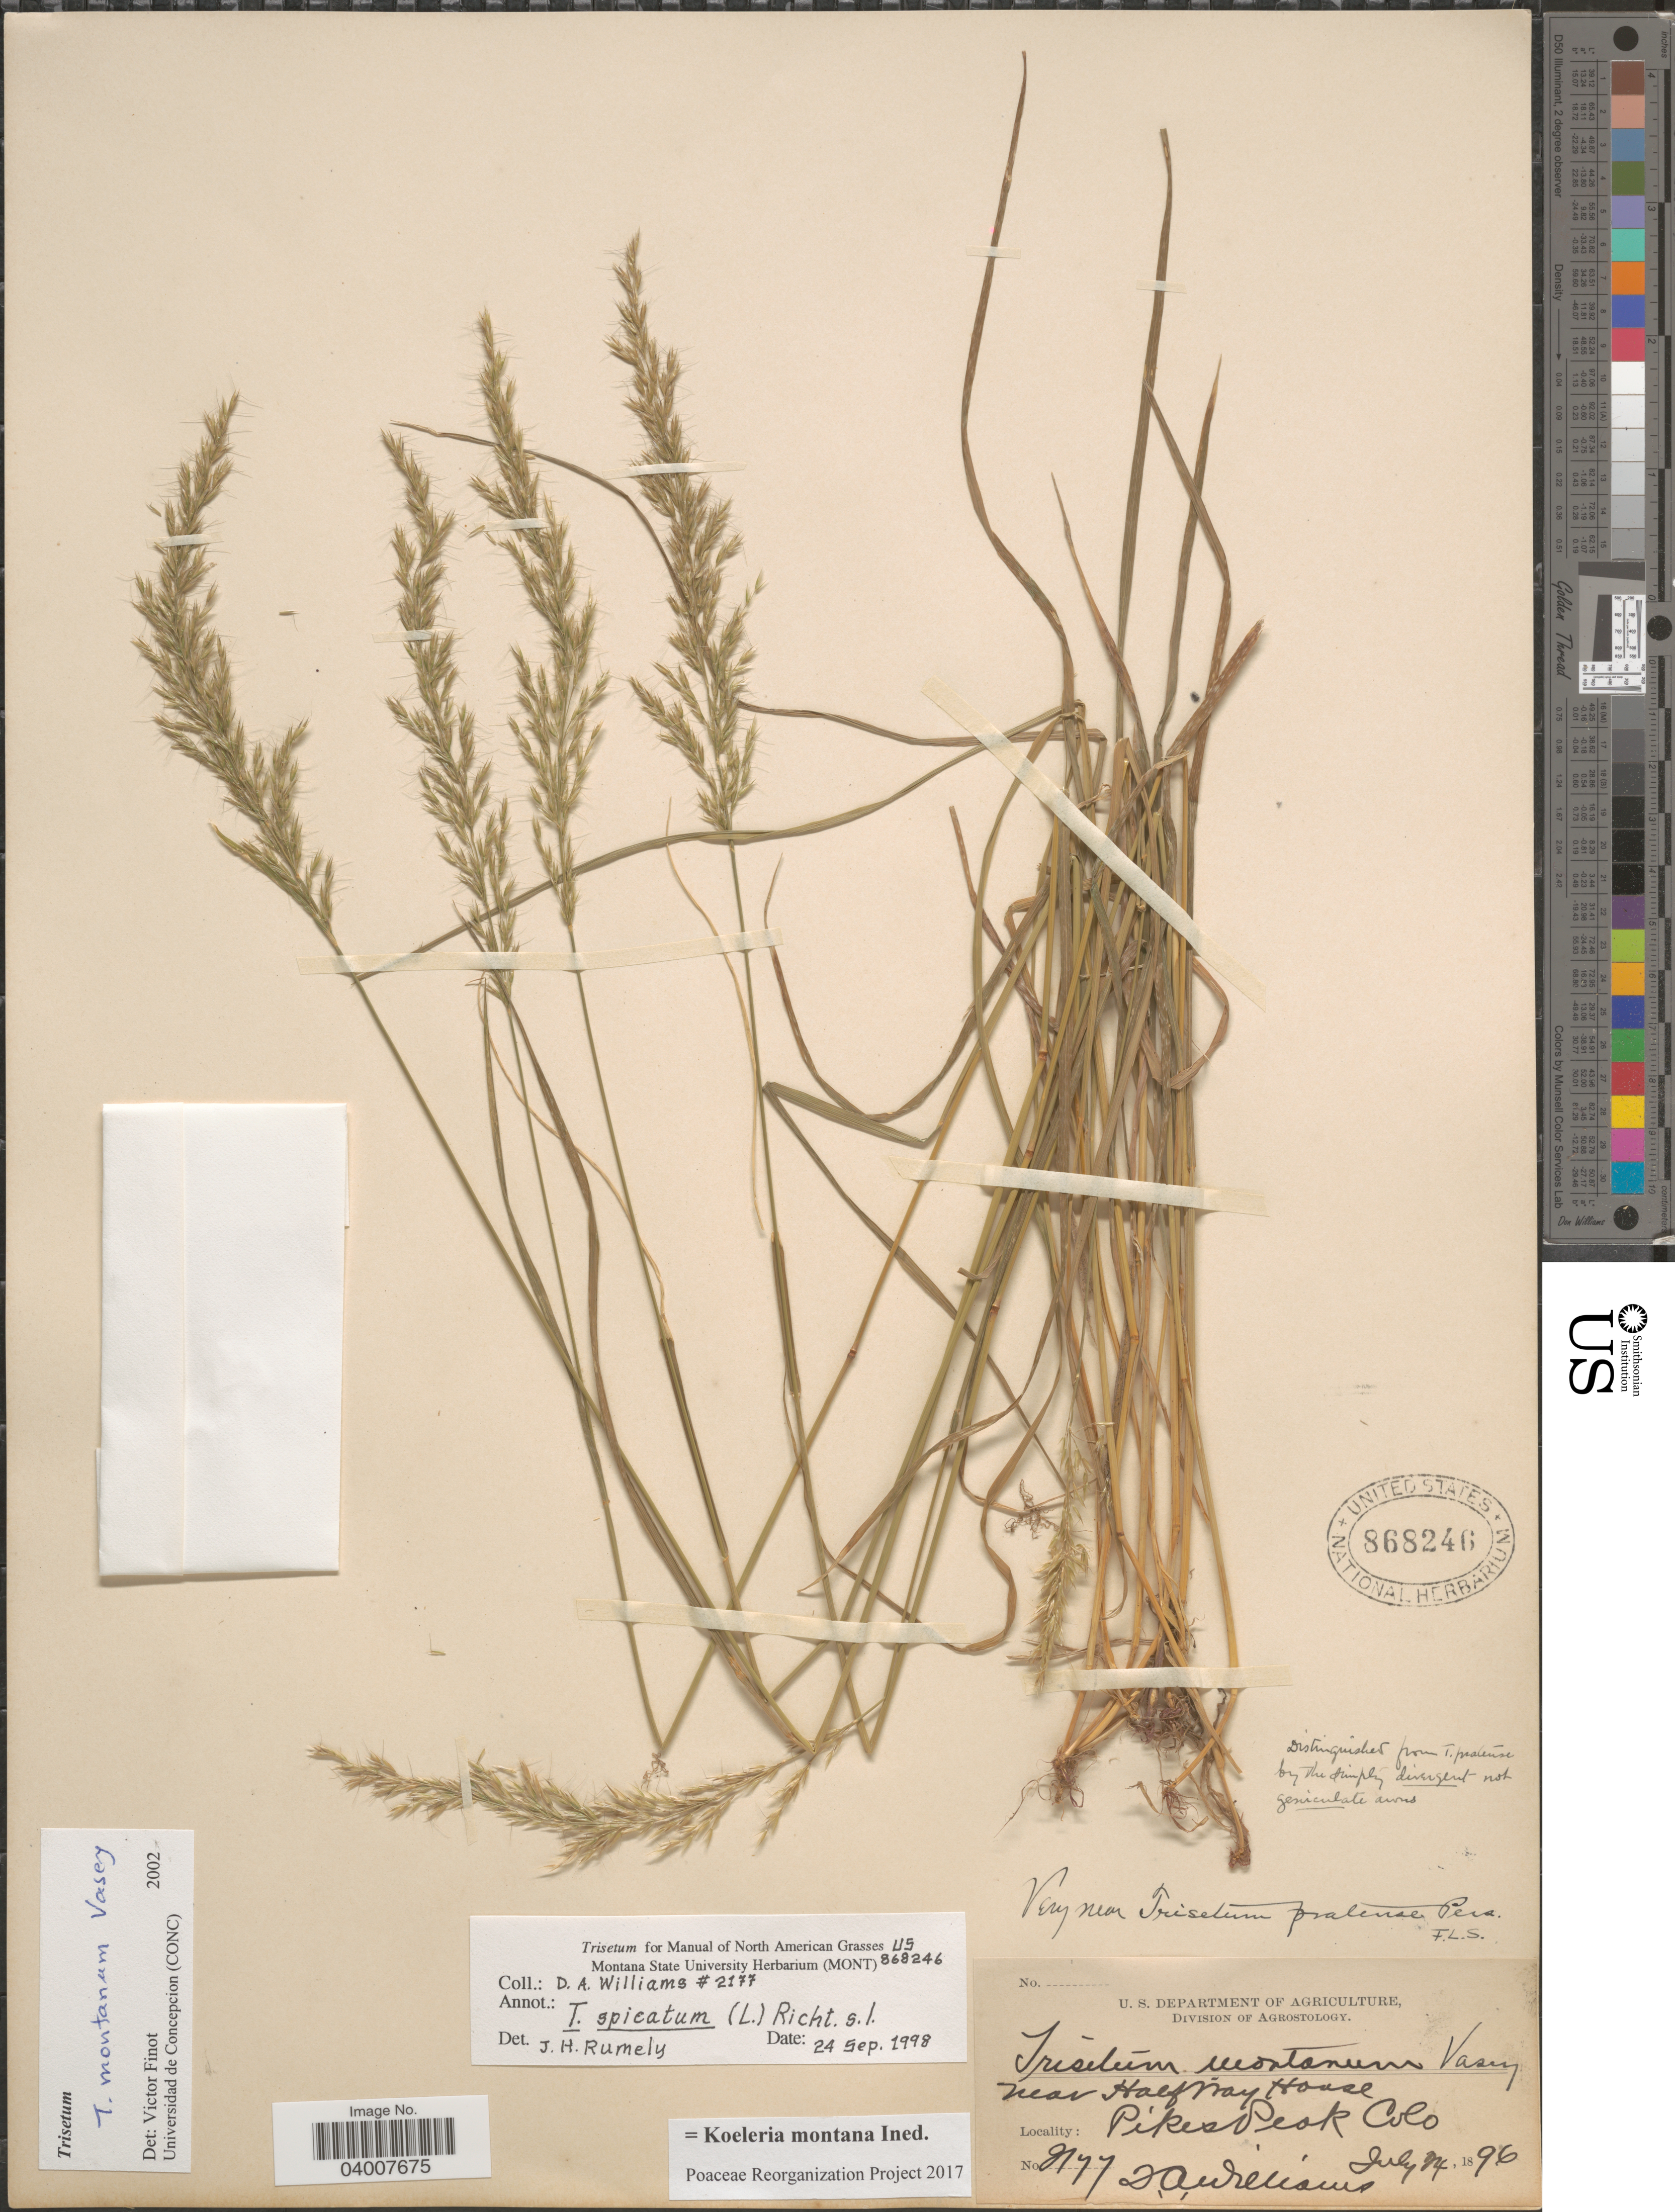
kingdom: Plantae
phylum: Tracheophyta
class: Liliopsida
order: Poales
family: Poaceae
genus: Koeleria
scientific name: Koeleria montana ined.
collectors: T. A. Williams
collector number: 2177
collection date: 1896-07-24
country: United States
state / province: Colorado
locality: Near Halfway House Pikes Peak.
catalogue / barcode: US 868246